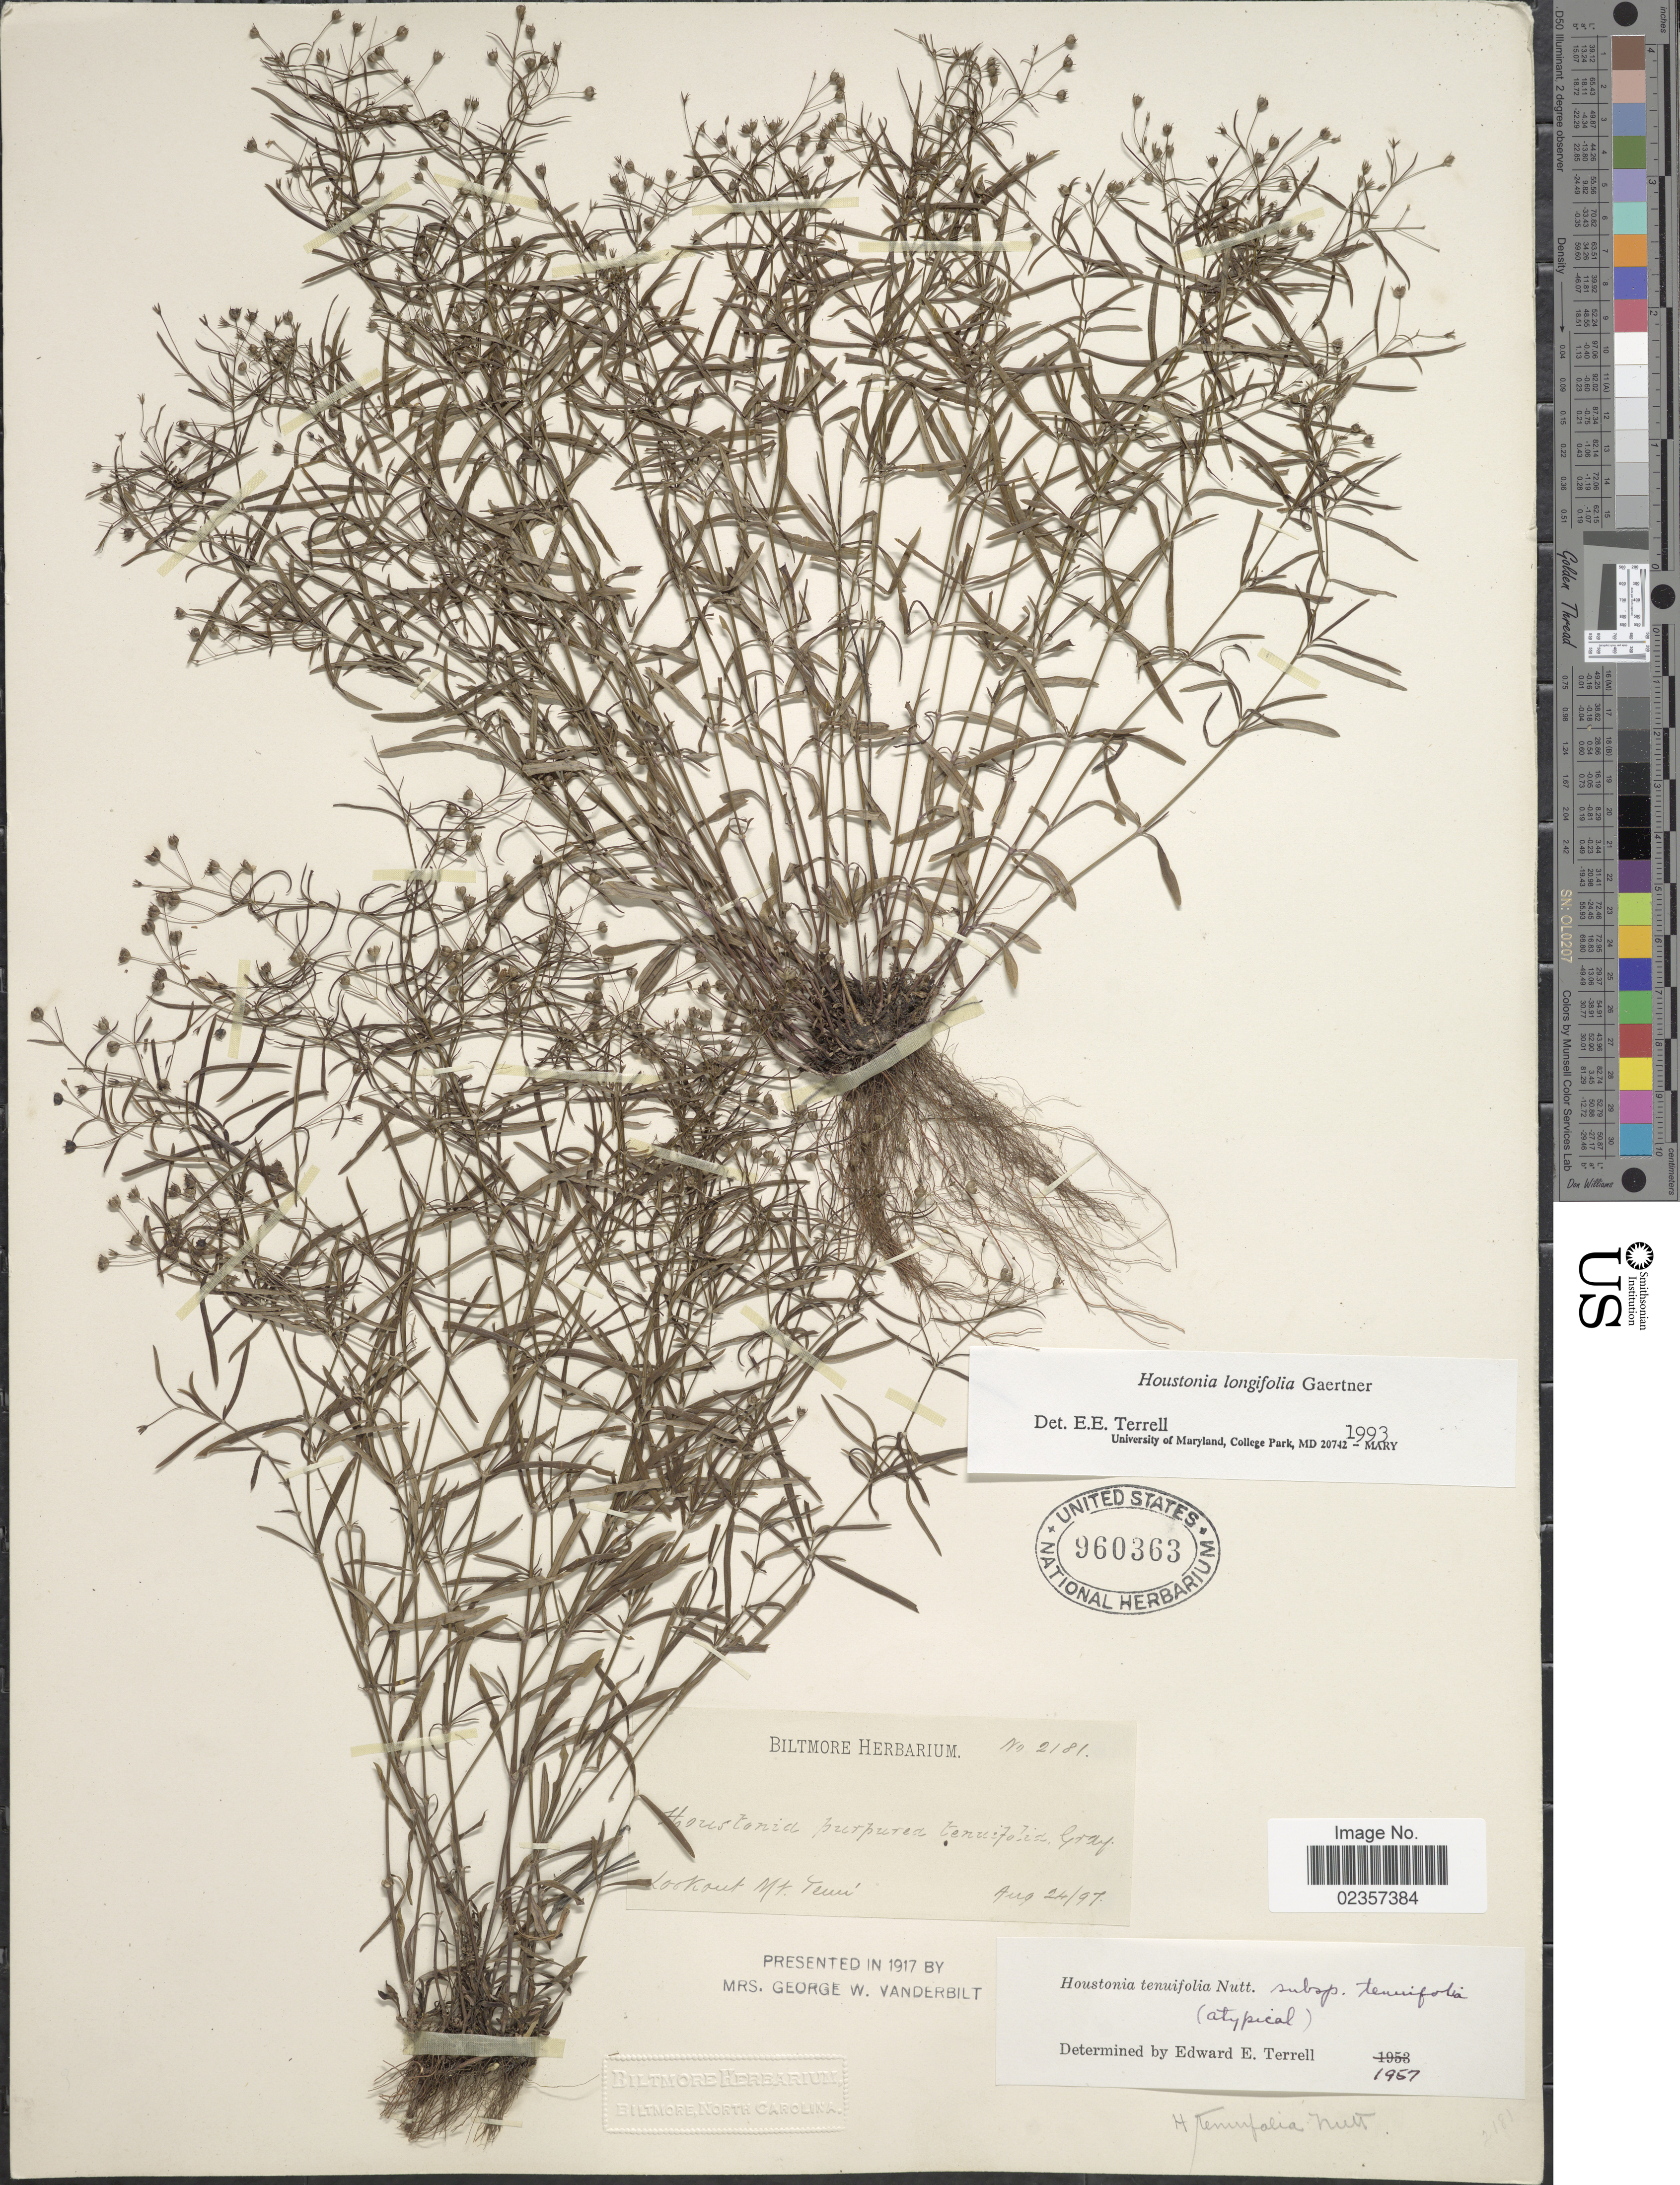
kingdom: Plantae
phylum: Tracheophyta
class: Magnoliopsida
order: Gentianales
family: Rubiaceae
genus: Houstonia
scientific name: Houstonia longifolia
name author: Gaertn.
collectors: ex herb. Biltmore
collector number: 2181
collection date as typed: Transcribed d/m/y: 24/8/97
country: United States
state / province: Tennessee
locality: Lookout Mt.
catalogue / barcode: US 960363